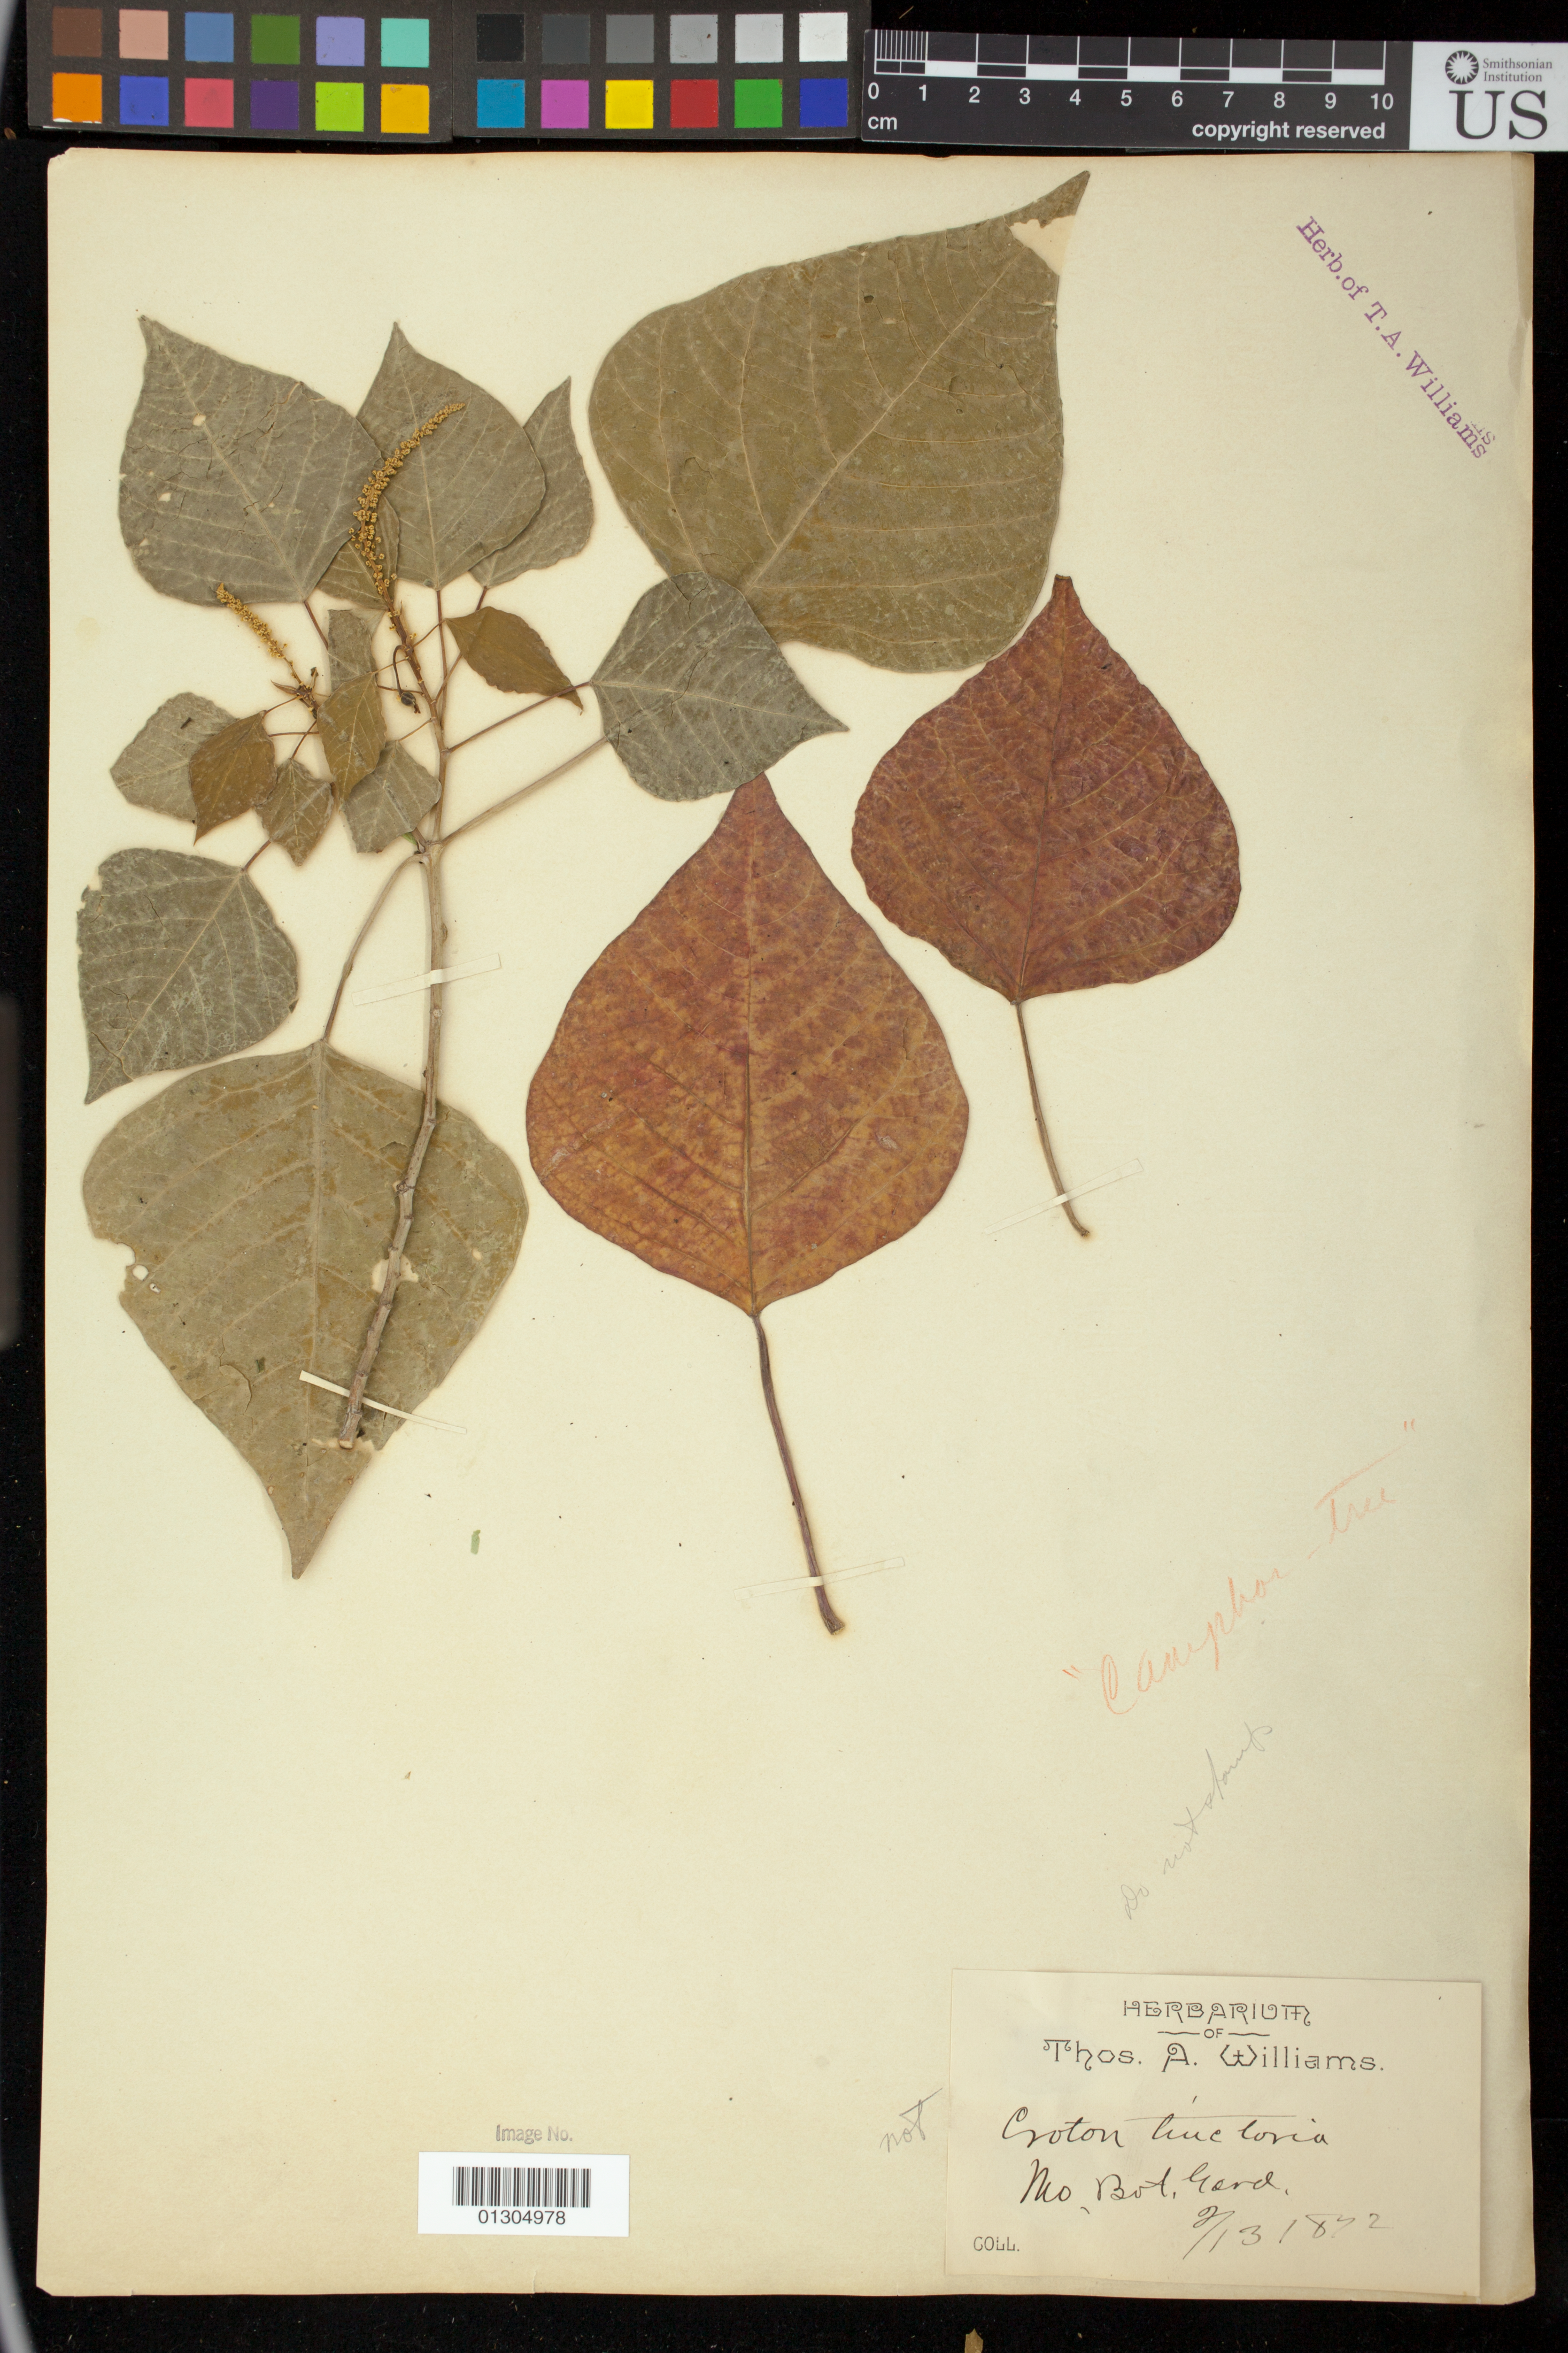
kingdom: Plantae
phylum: Tracheophyta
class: Magnoliopsida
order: Malpighiales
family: Euphorbiaceae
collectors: T. A. Williams (herbarium)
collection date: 1872-02-13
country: United States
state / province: Missouri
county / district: St. Louis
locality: Mo. Bot. Gard.